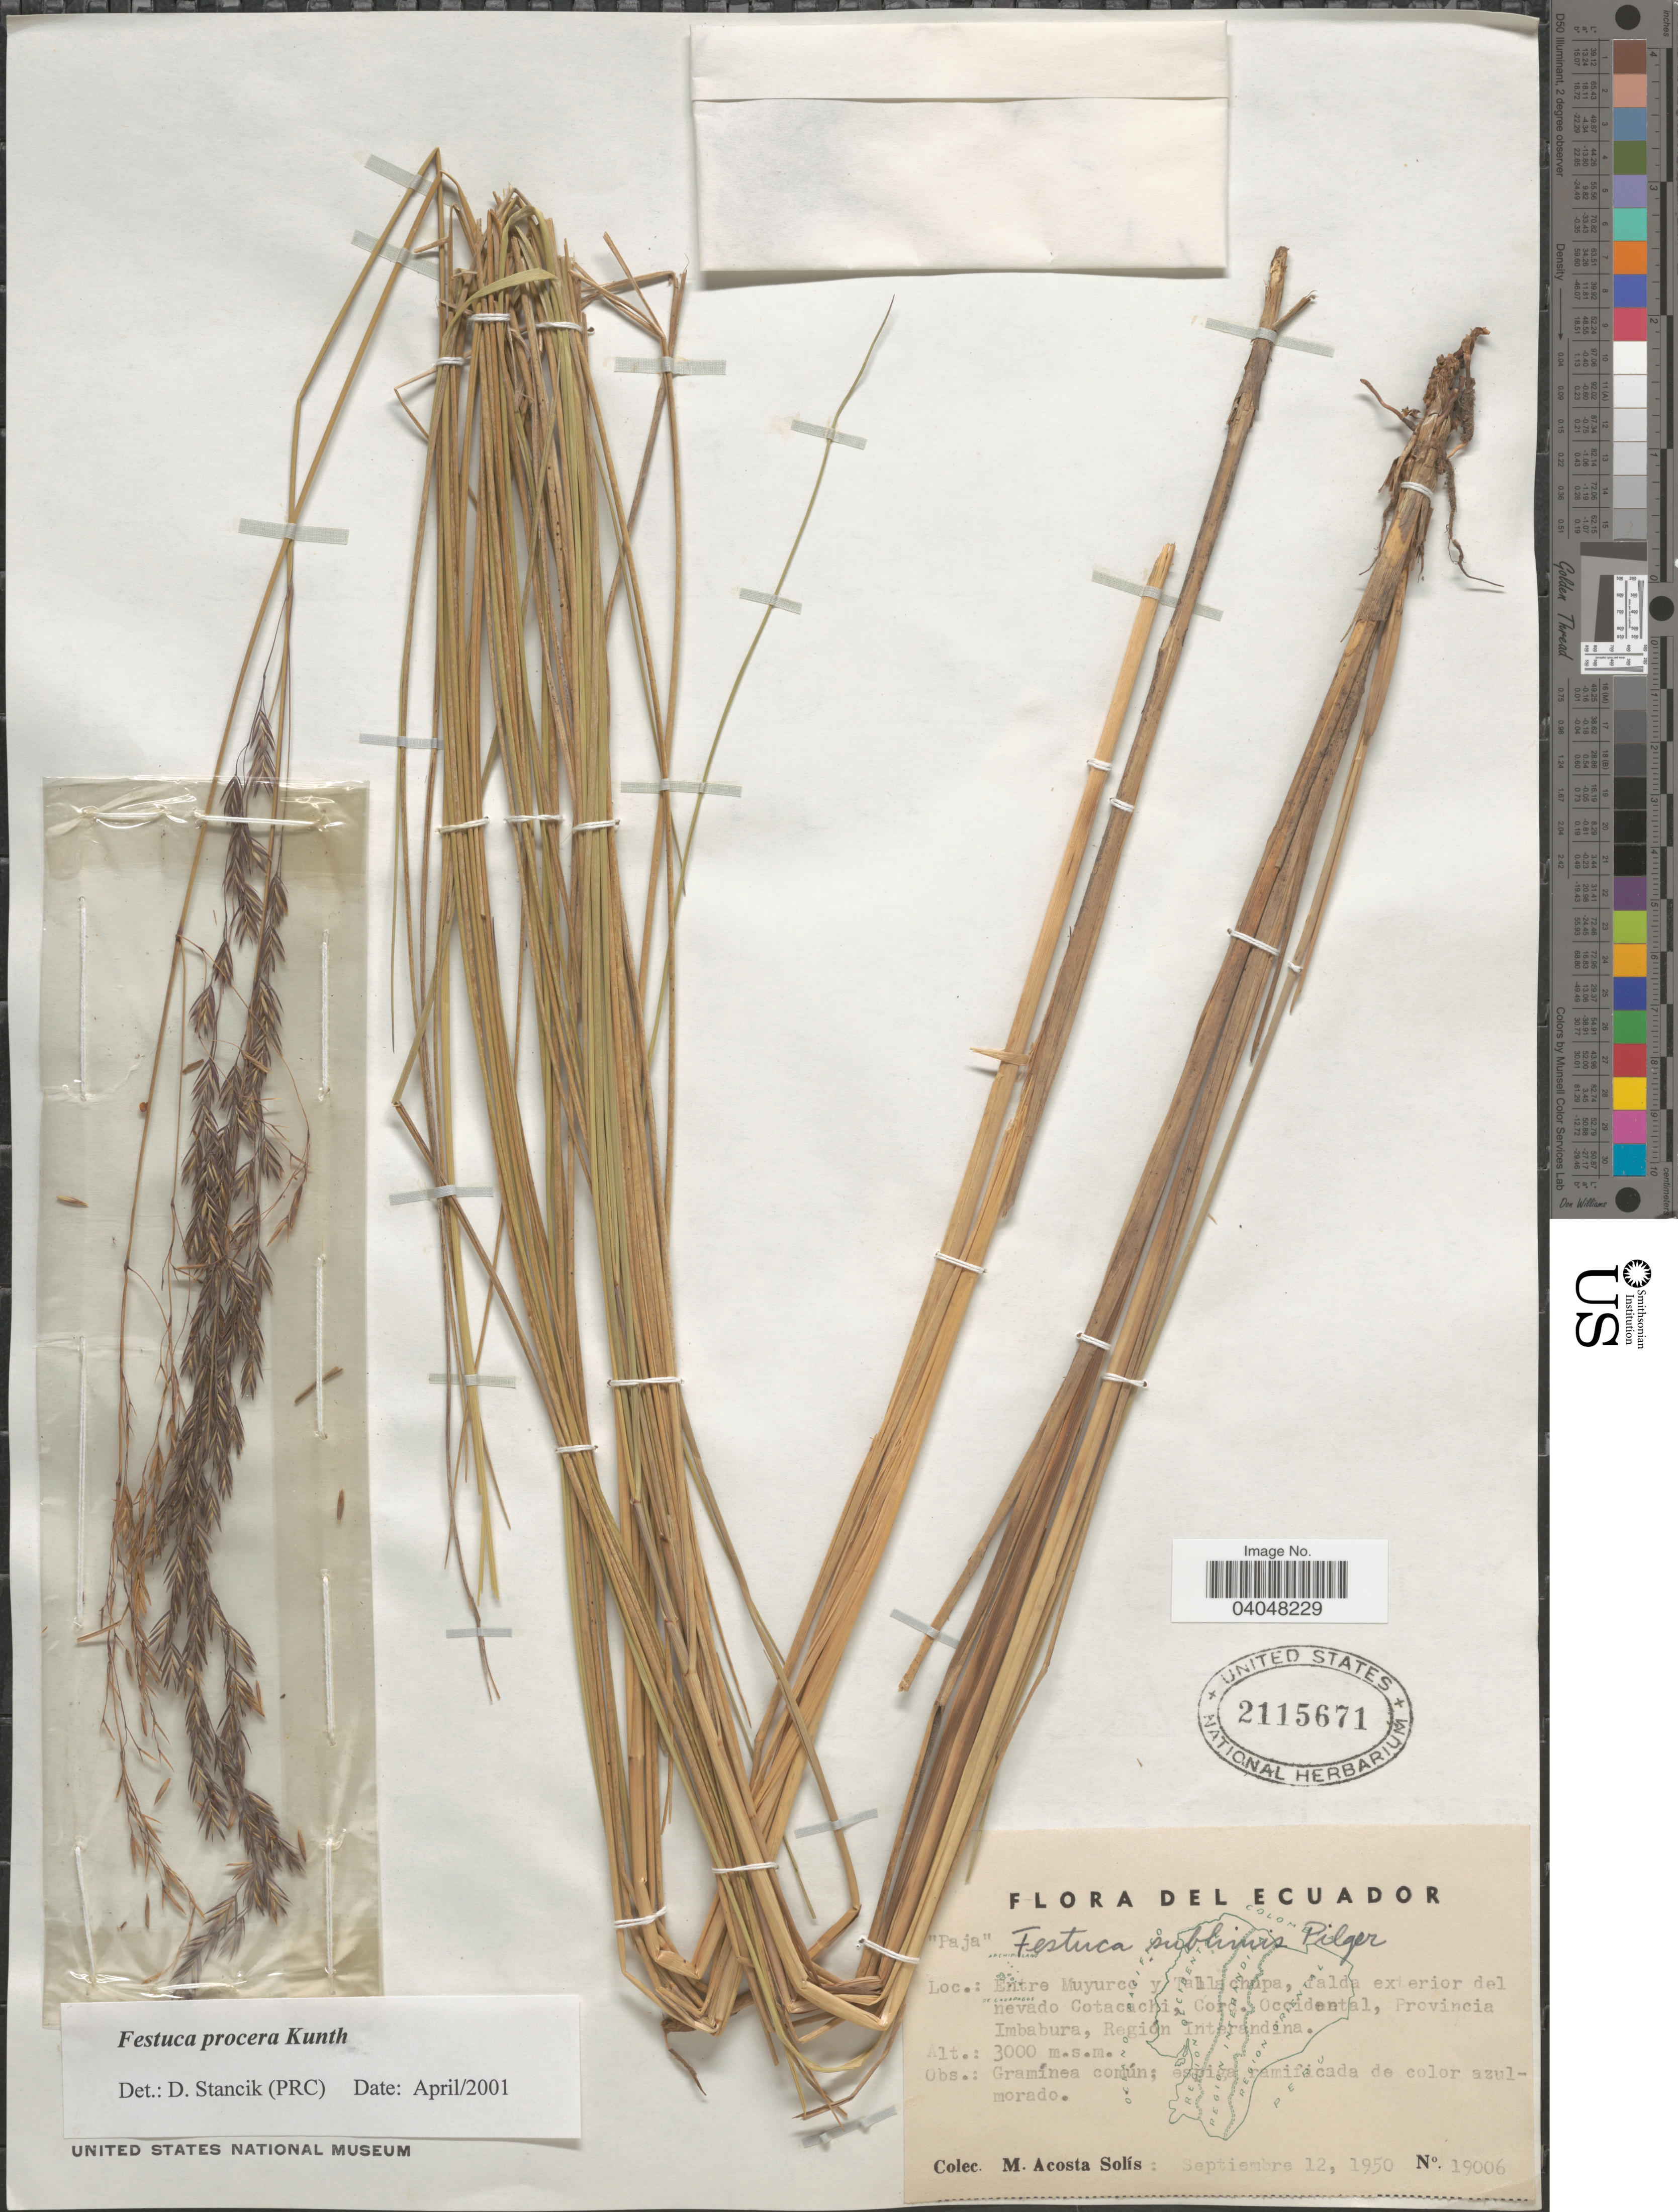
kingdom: Plantae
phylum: Tracheophyta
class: Liliopsida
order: Poales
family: Poaceae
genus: Festuca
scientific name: Festuca procera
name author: Kunth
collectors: M. Acosta Solis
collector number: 19006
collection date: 1950-09-12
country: Ecuador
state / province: Imbabura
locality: Entre Muyurco y Tallachupa, falda exterior del nevado Cotacachi, Cord. Occidental, Región Interandina.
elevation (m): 3000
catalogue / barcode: US 2115671